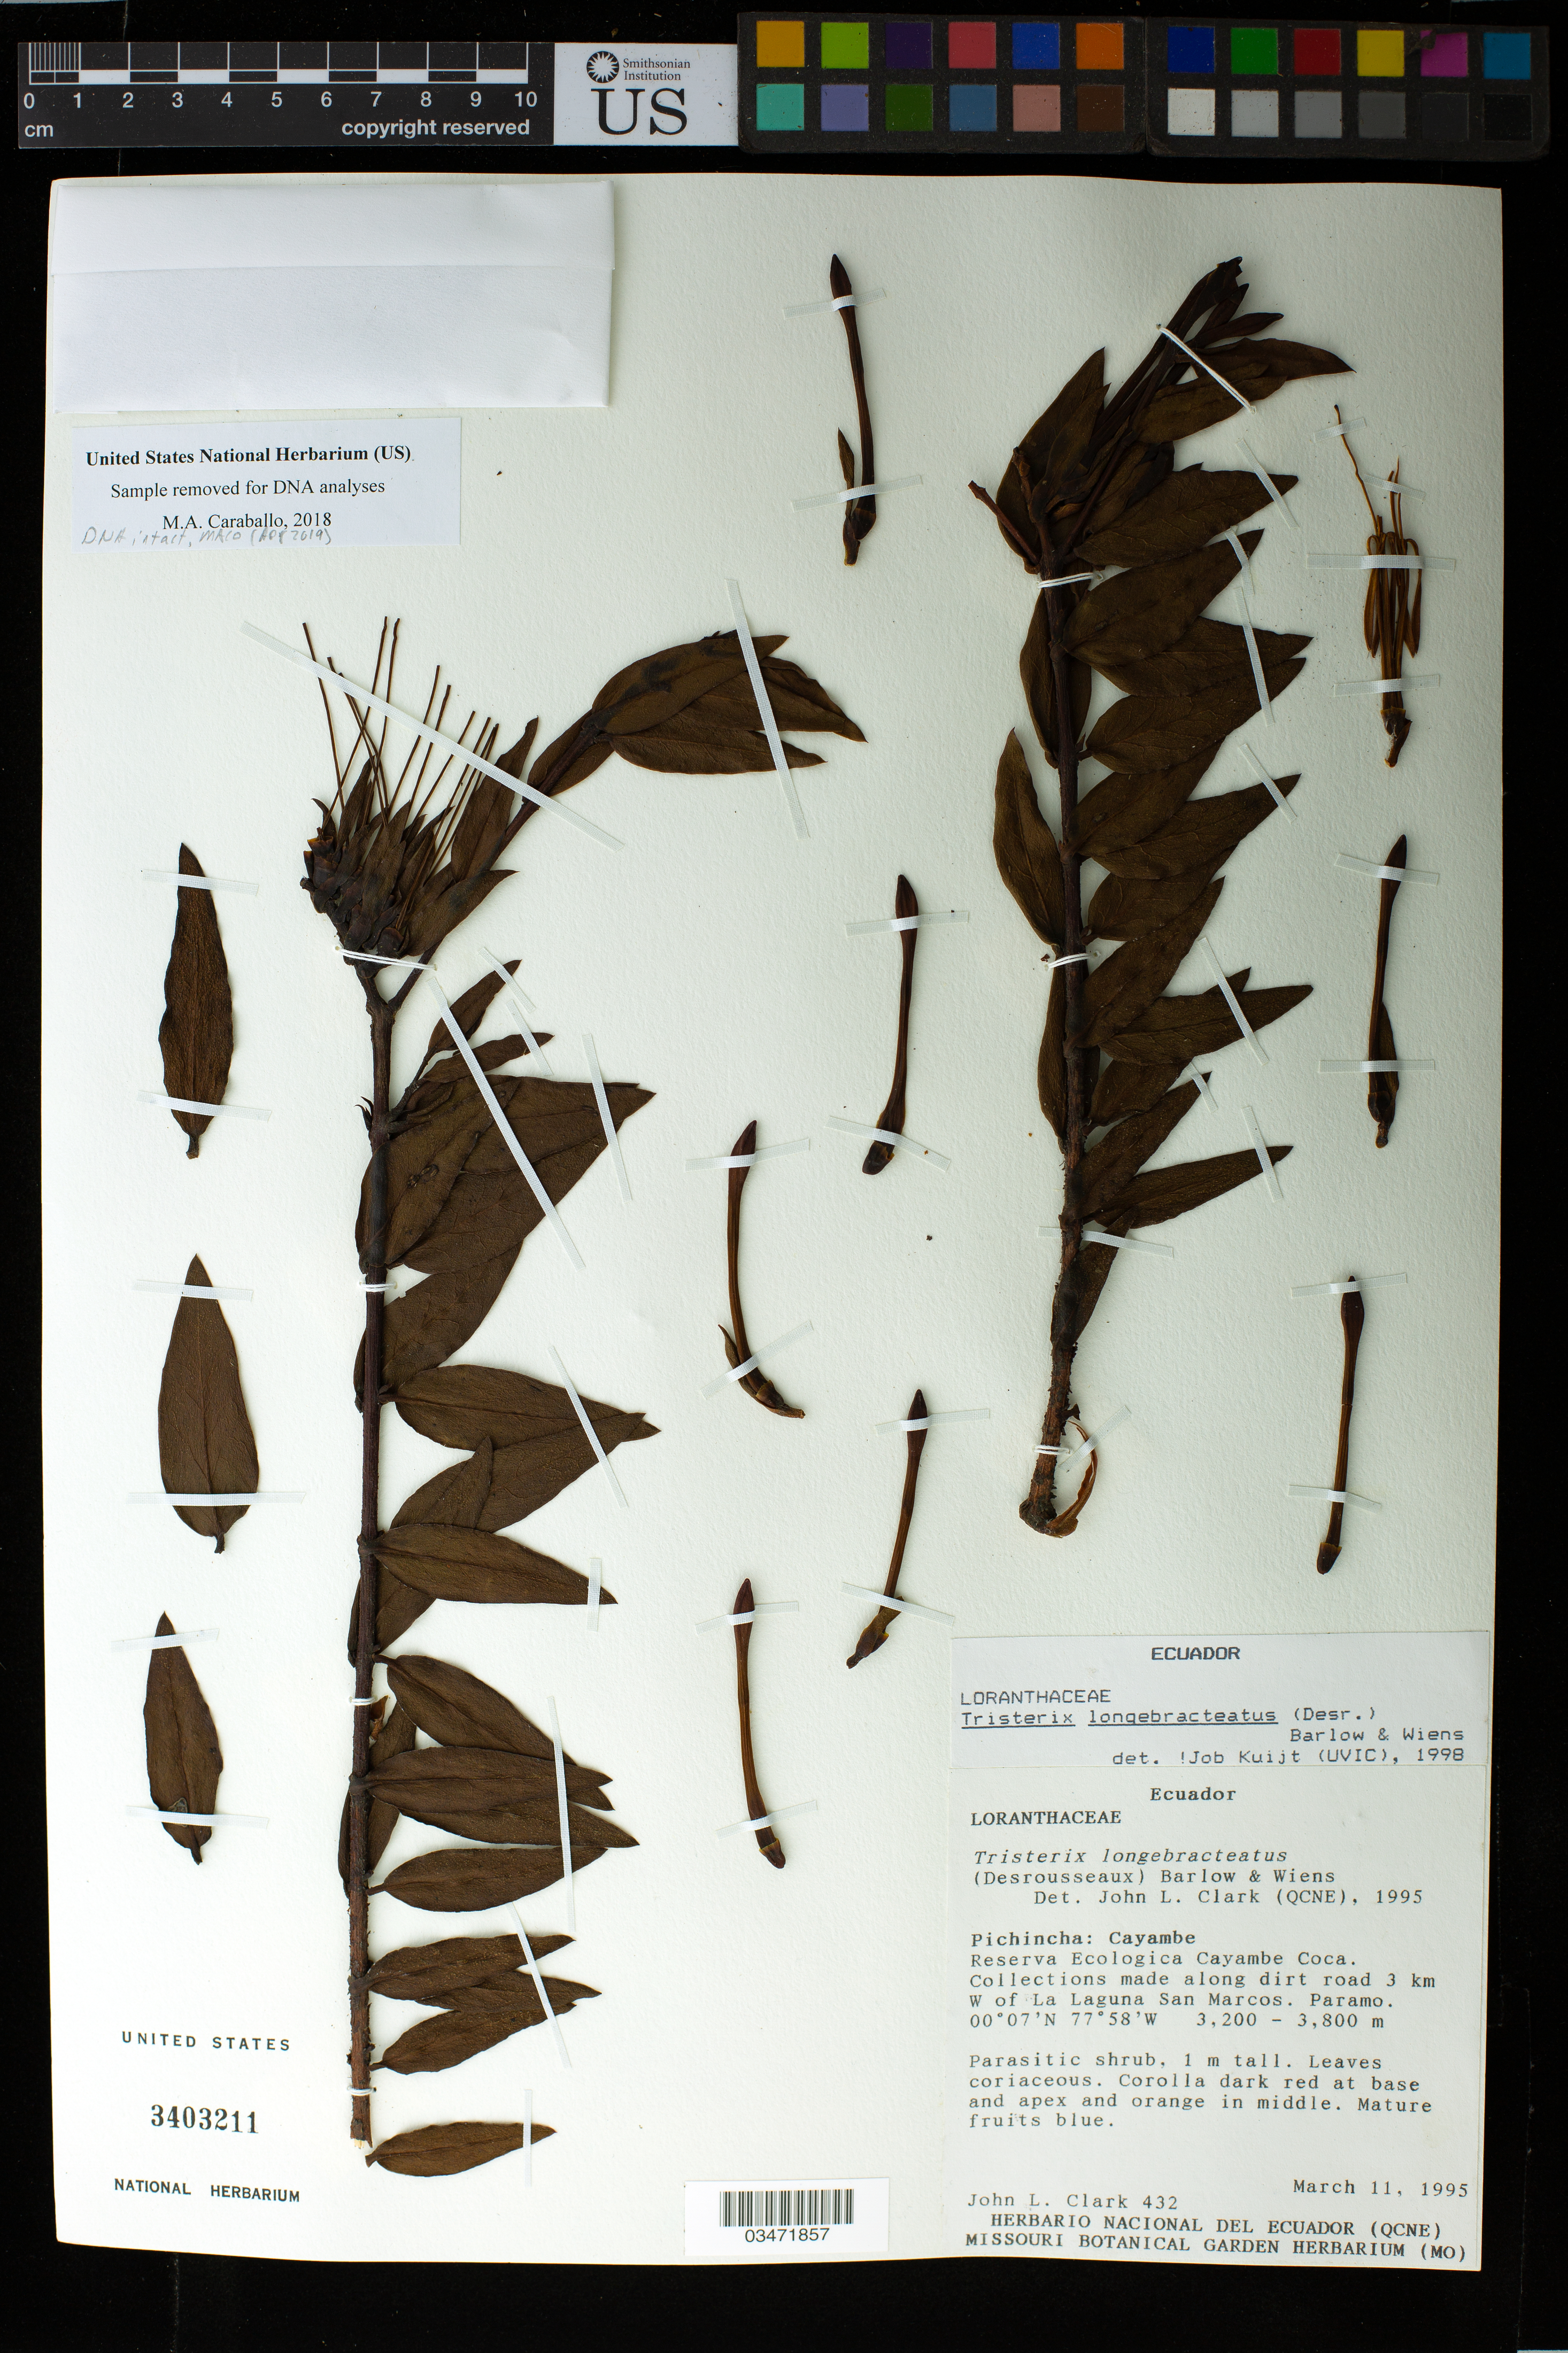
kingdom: Plantae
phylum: Tracheophyta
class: Magnoliopsida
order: Santalales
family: Loranthaceae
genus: Tristerix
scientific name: Tristerix longebracteatus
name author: (Desr.) Bart. & Wiens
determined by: Kuijt, Job, (CANADA)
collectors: J. L. Clark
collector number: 432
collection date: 1995-03-11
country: Ecuador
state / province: Pichincha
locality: Cayambe. Reserva Ecologica Cayambe Coca. Road 3 km W of La Laguna San Marcos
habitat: Paramo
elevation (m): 3200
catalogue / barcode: US 3403211